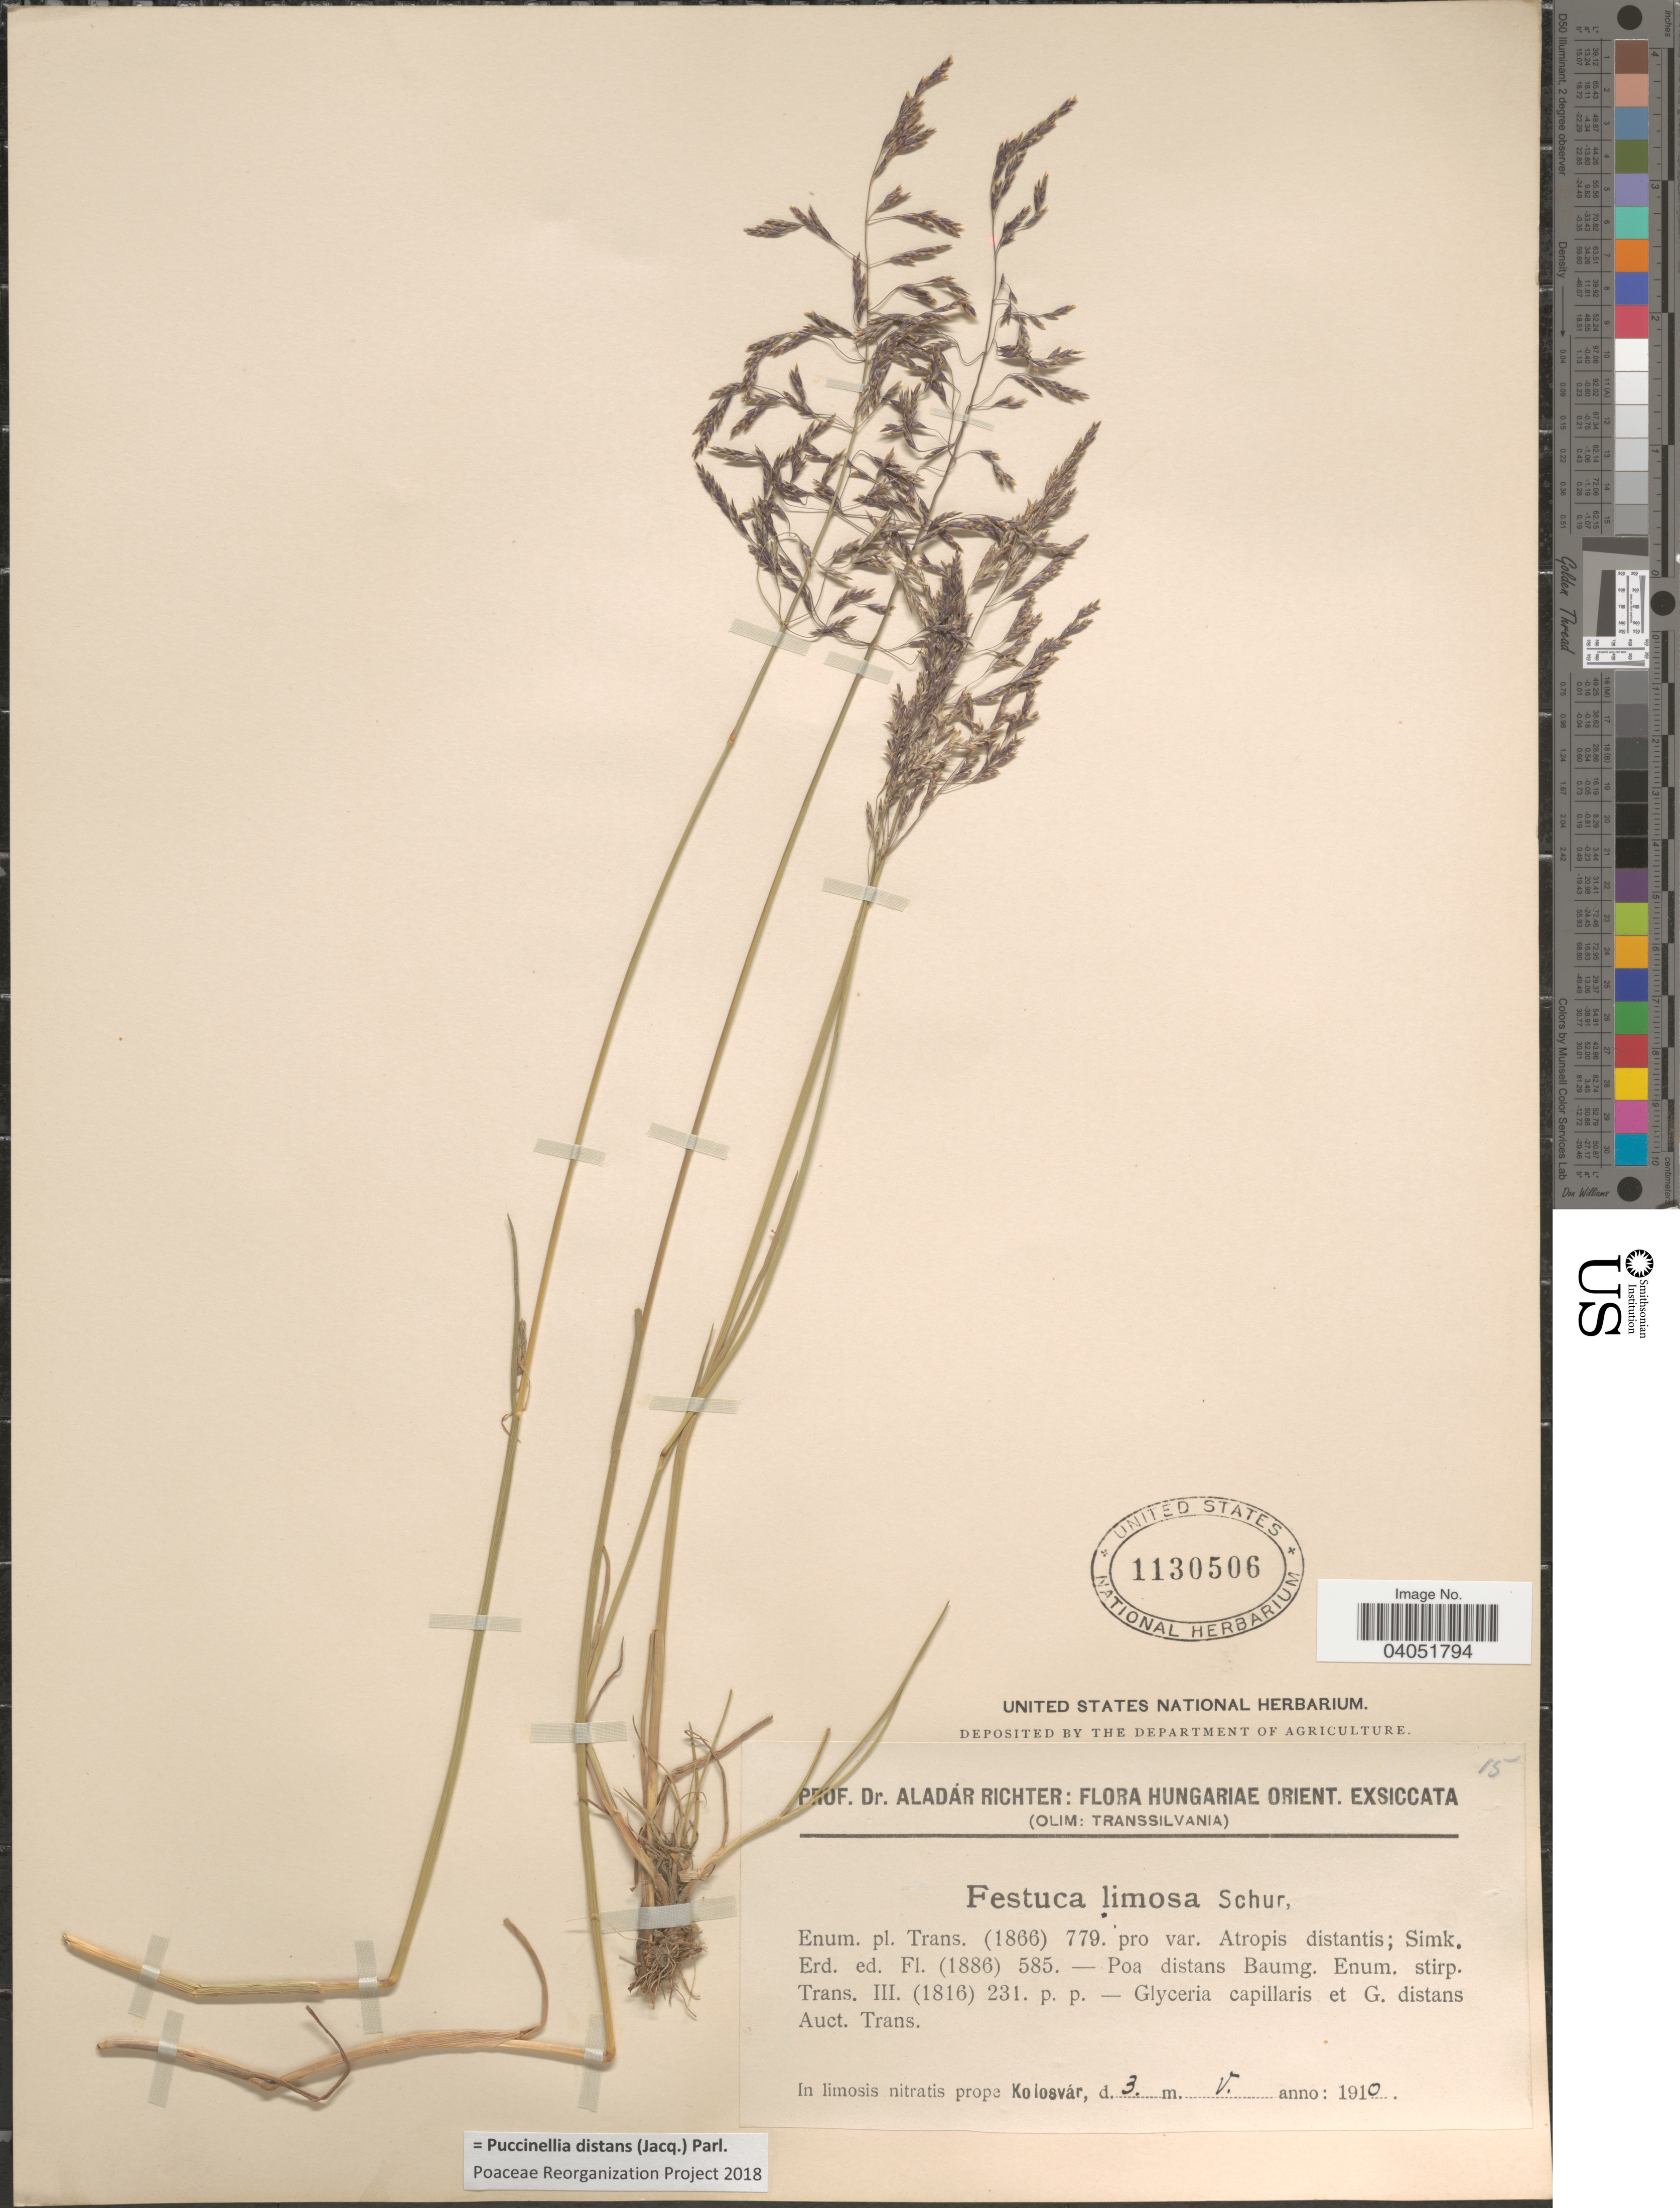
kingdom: Plantae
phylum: Tracheophyta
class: Liliopsida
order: Poales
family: Poaceae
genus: Puccinellia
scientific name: Puccinellia distans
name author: (Jacq.) Parl.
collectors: A. Richter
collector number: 15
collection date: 1910-05-03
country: Hungary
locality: Hungariae Orient. (Olim: Transsilvania). In limosis nitrasis prope Kolosvár.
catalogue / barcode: US 1130506